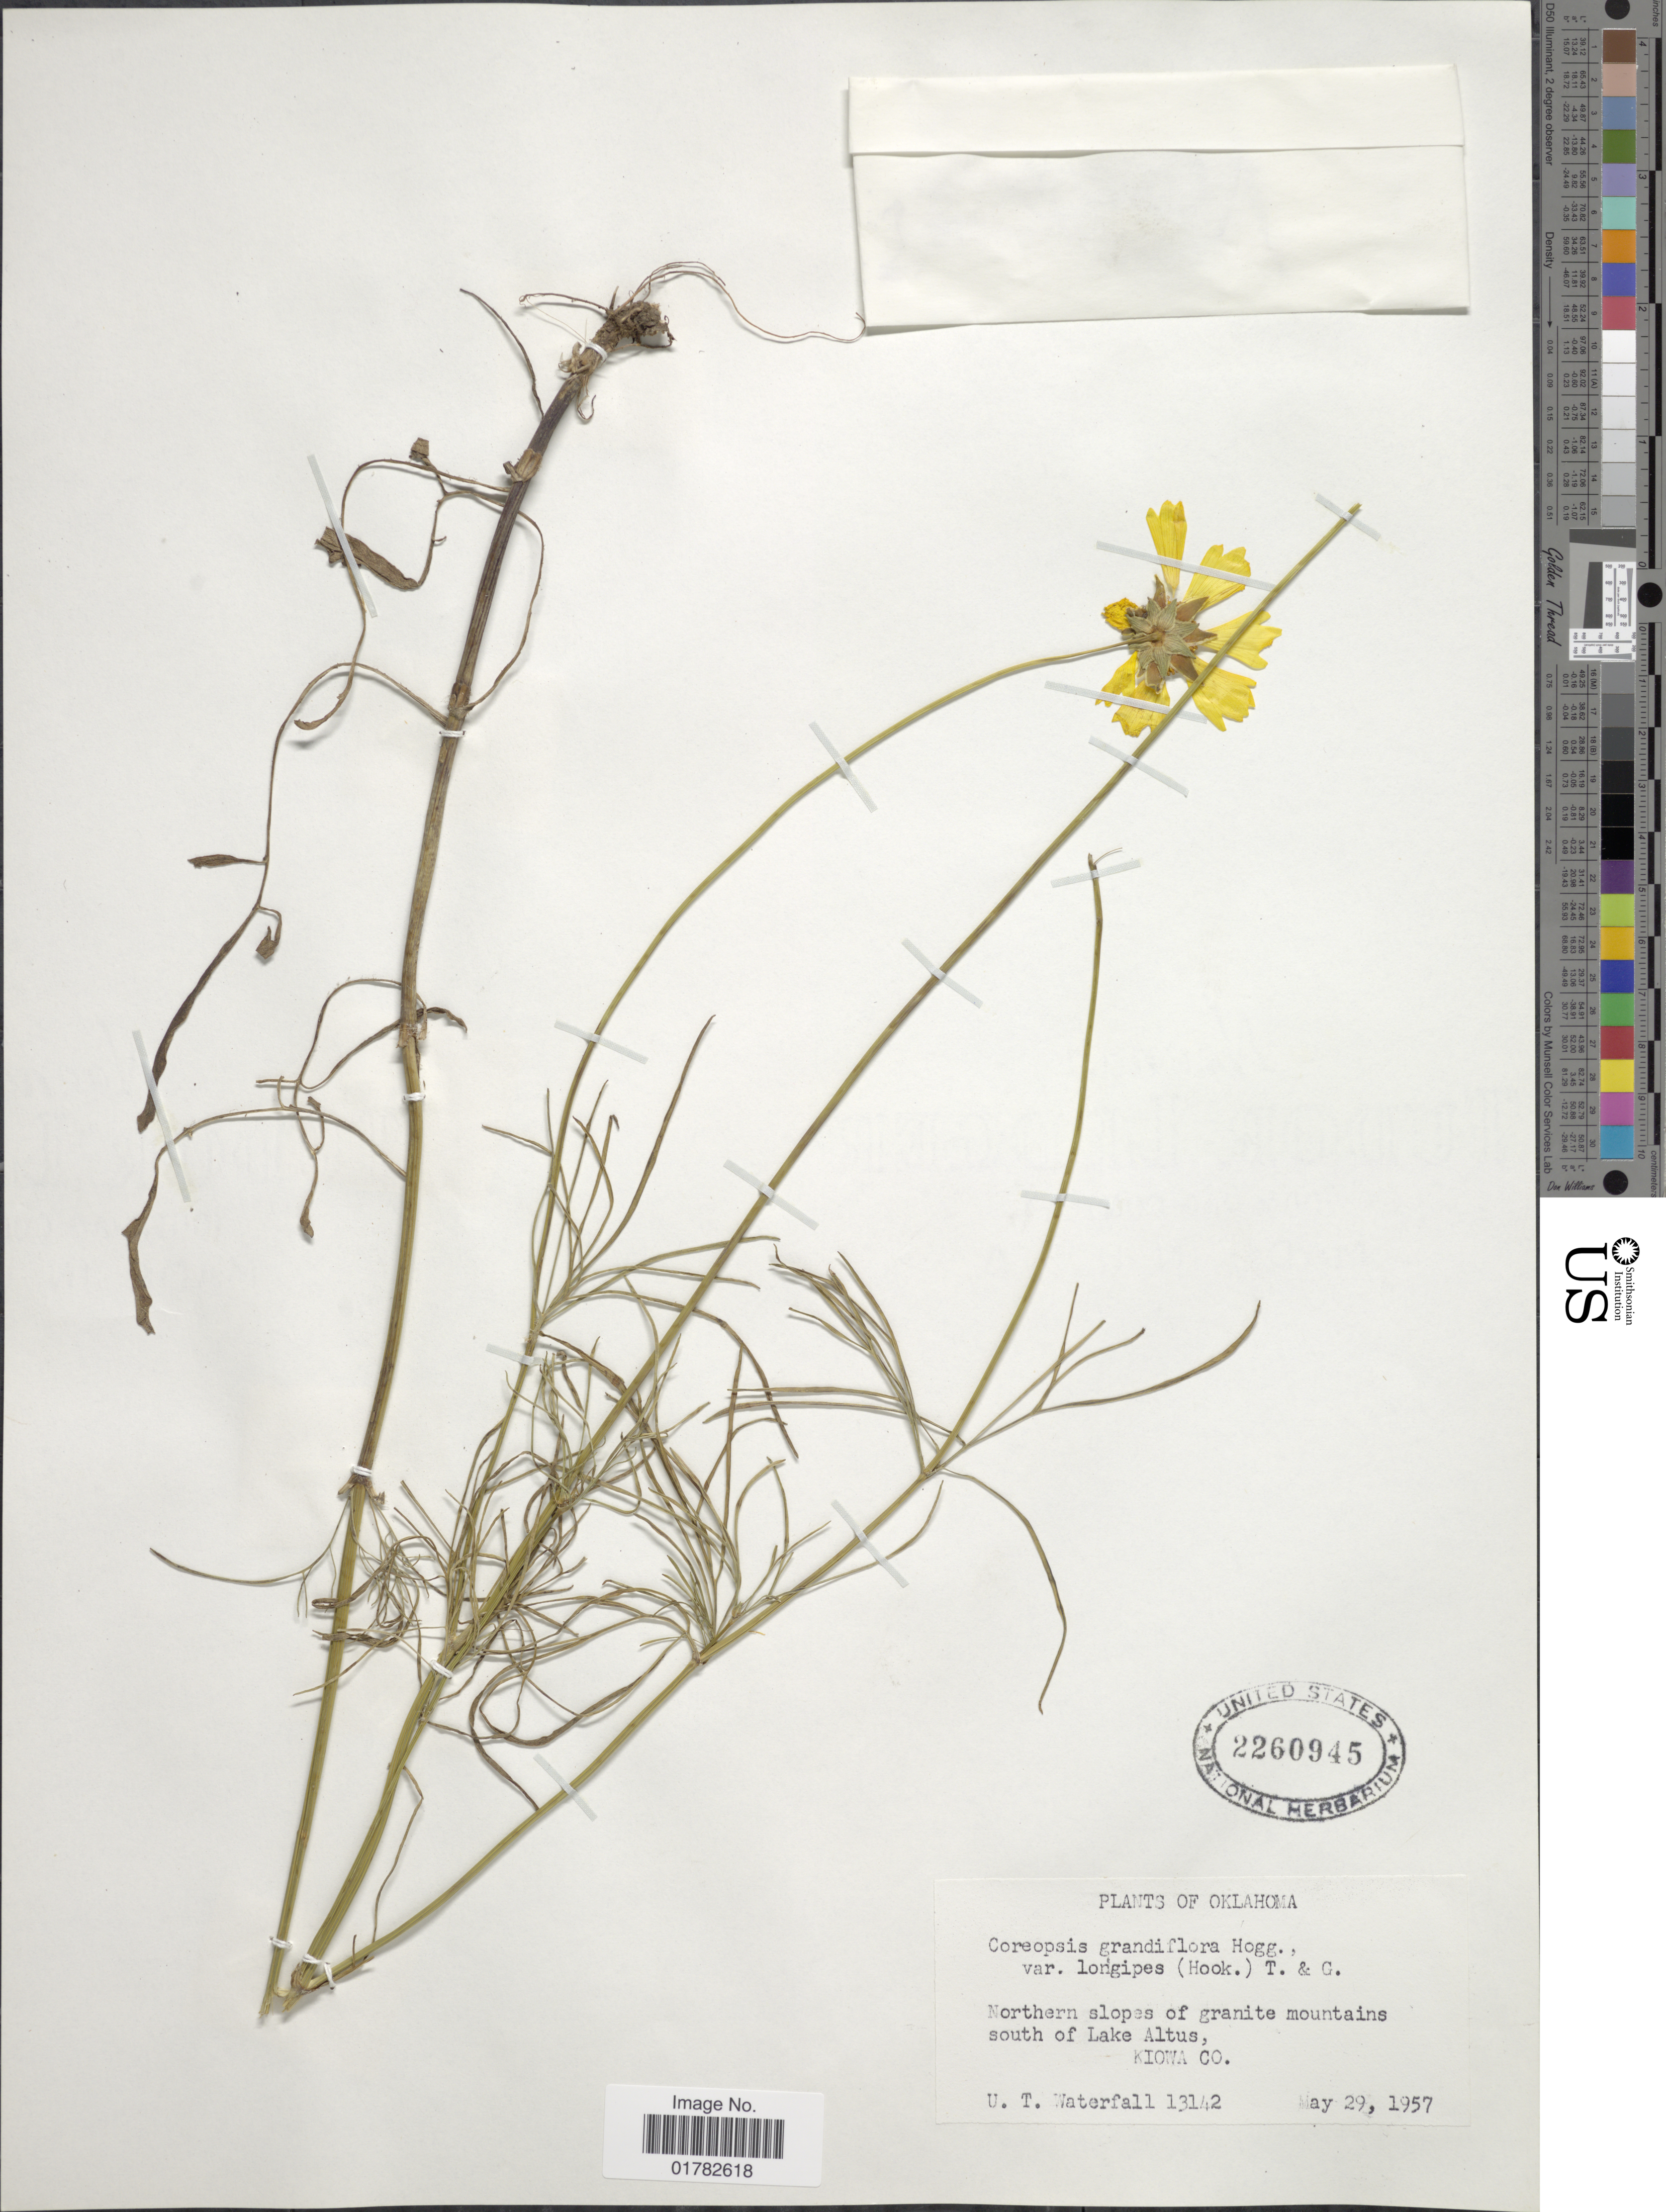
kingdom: Plantae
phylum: Tracheophyta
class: Magnoliopsida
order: Asterales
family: Asteraceae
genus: Coreopsis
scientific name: Coreopsis grandiflora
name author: Nutt.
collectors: U. T. Waterfall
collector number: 13142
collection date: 1957-05-29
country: United States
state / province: Oklahoma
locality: Northern slopes of granite mountains, south of Lake Altus, Kiowa Co.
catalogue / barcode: US 2260945